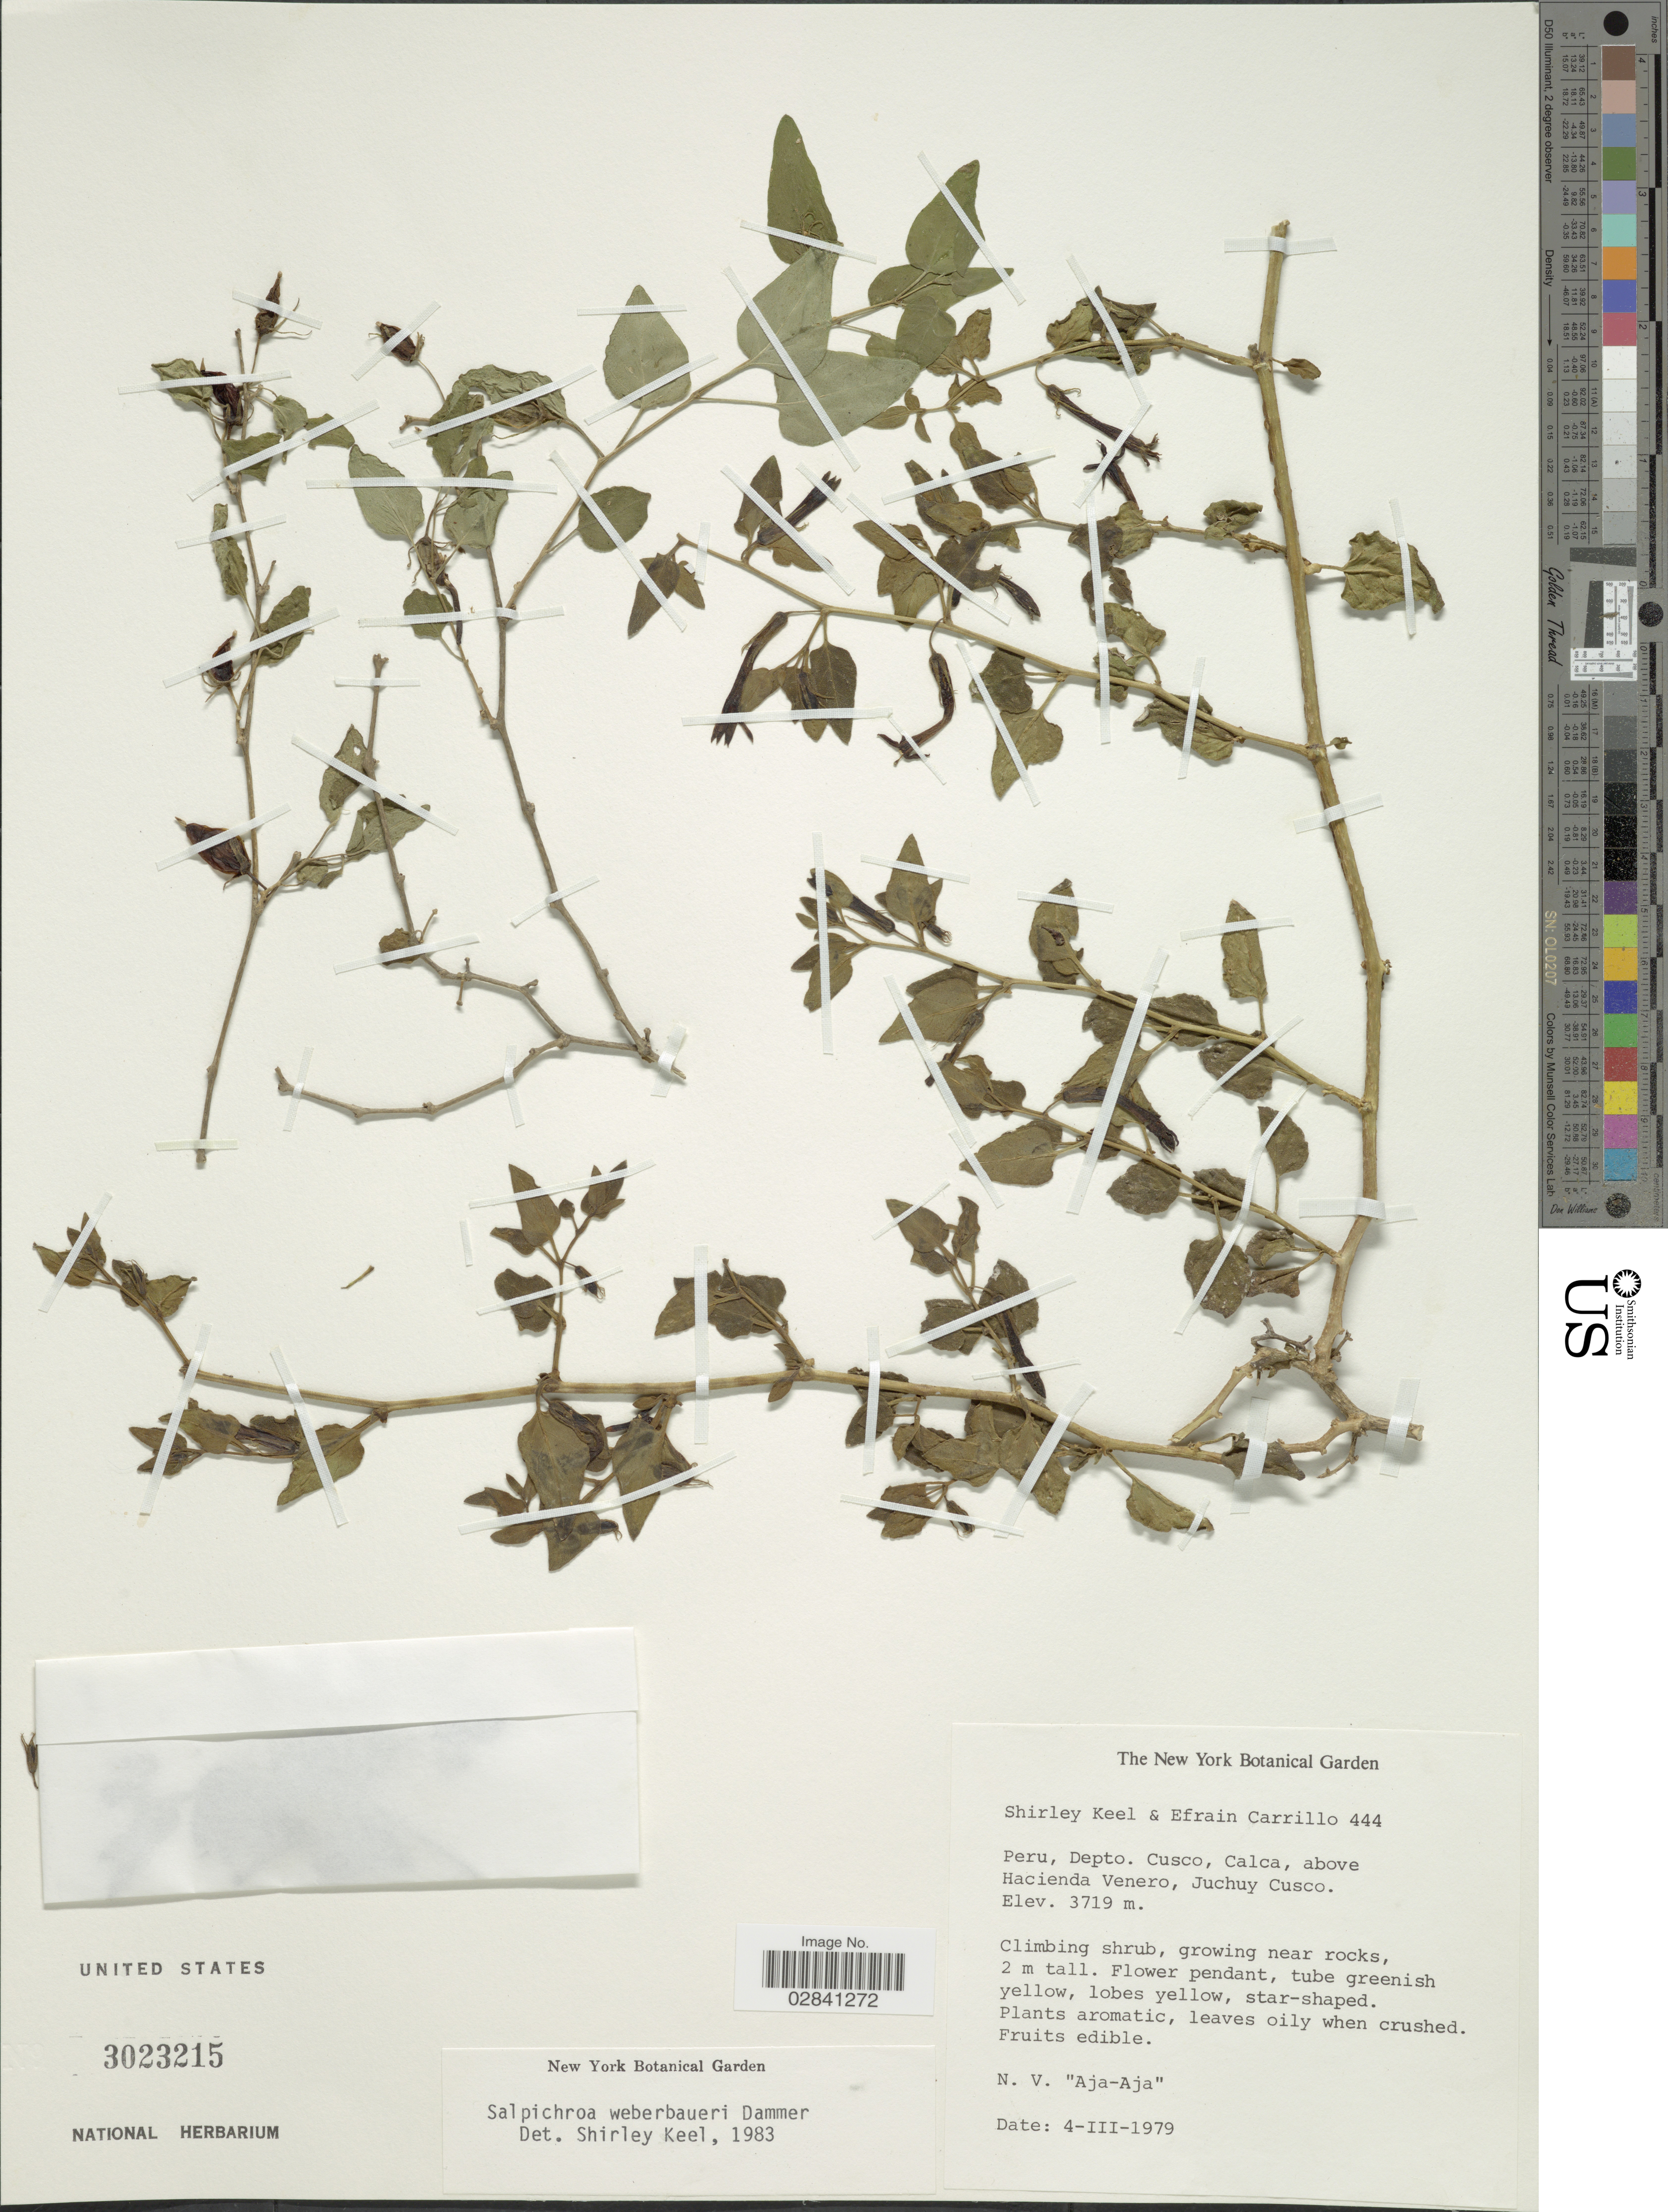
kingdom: Plantae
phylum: Tracheophyta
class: Magnoliopsida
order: Solanales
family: Solanaceae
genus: Salpichroa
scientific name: Salpichroa weberbauerii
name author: Dammer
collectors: S. Keel & E. Carrillo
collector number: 444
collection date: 1979-03-04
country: Peru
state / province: Cusco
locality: Depto. Cusco, Calca, above Hacienda Venero, Juchuy Cusco.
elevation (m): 3719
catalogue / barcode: US 3023215